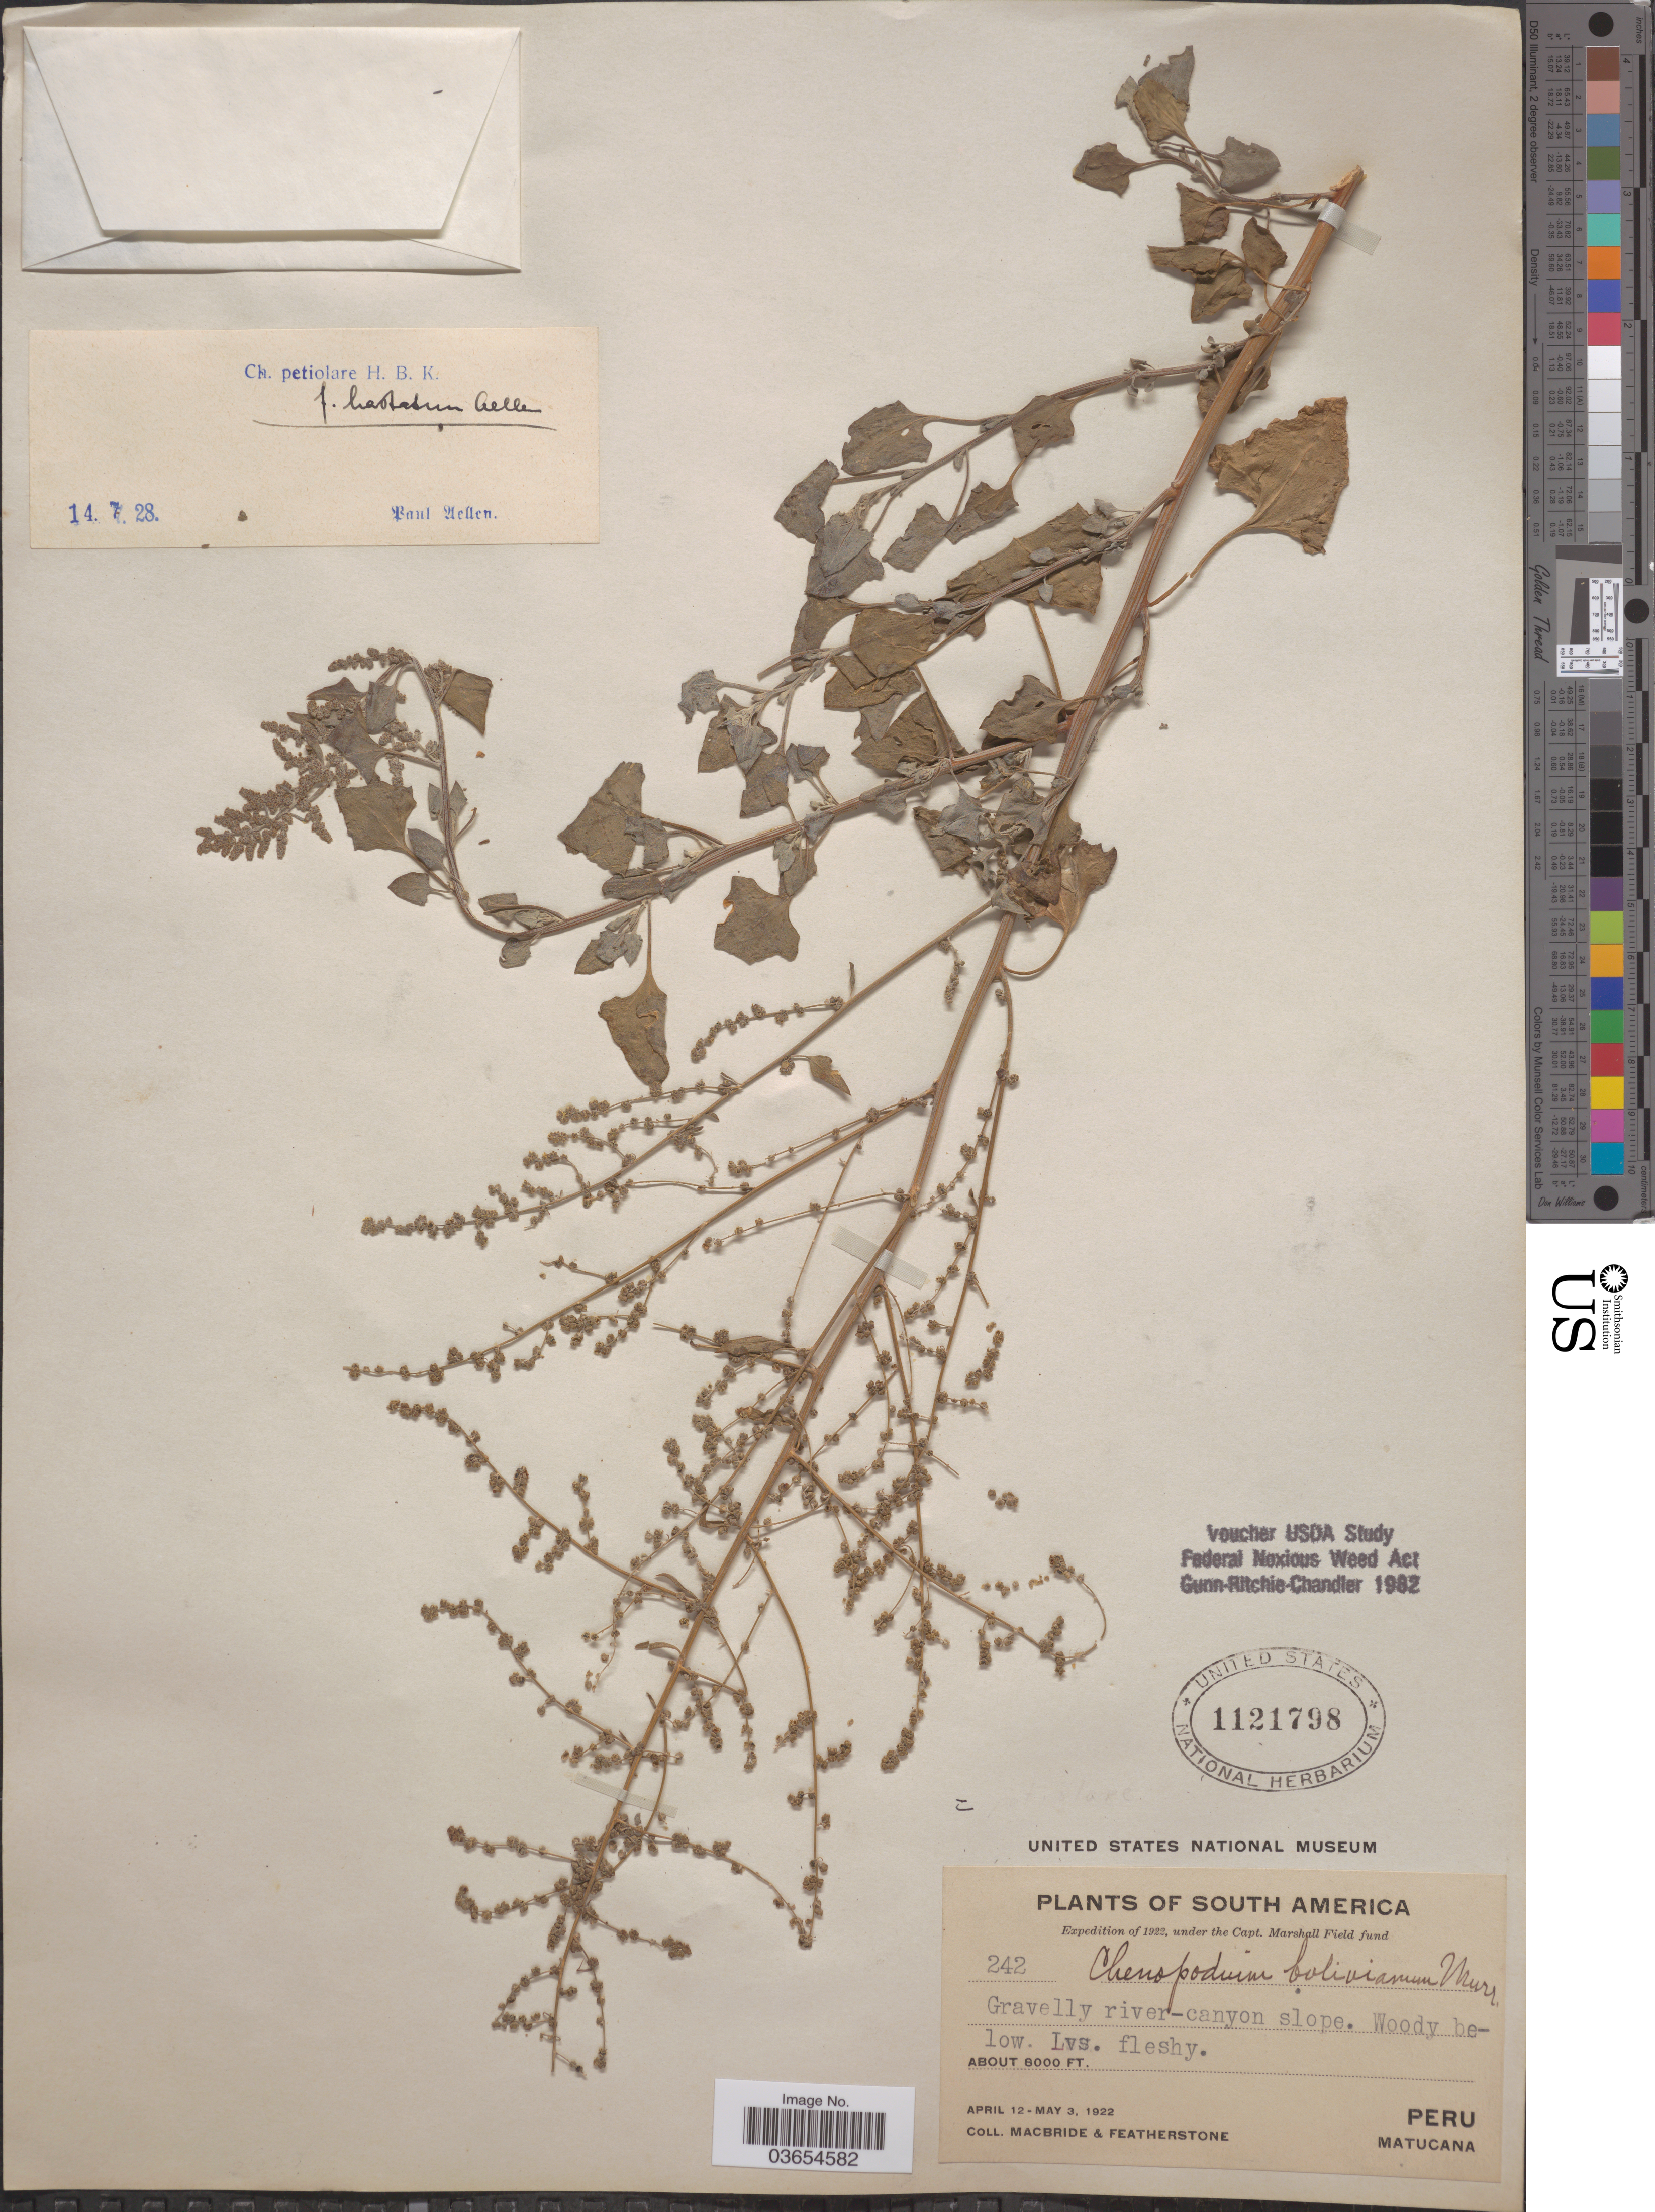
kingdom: Plantae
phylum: Tracheophyta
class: Magnoliopsida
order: Caryophyllales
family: Amaranthaceae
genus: Chenopodium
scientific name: Chenopodium petiolare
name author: Kunth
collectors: Macbride, -- & -. Featherstone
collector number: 242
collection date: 1922-04-12/1922-05-03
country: Peru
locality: Gravelly river-canyon slope. Matucana.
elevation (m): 2438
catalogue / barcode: US 1121798